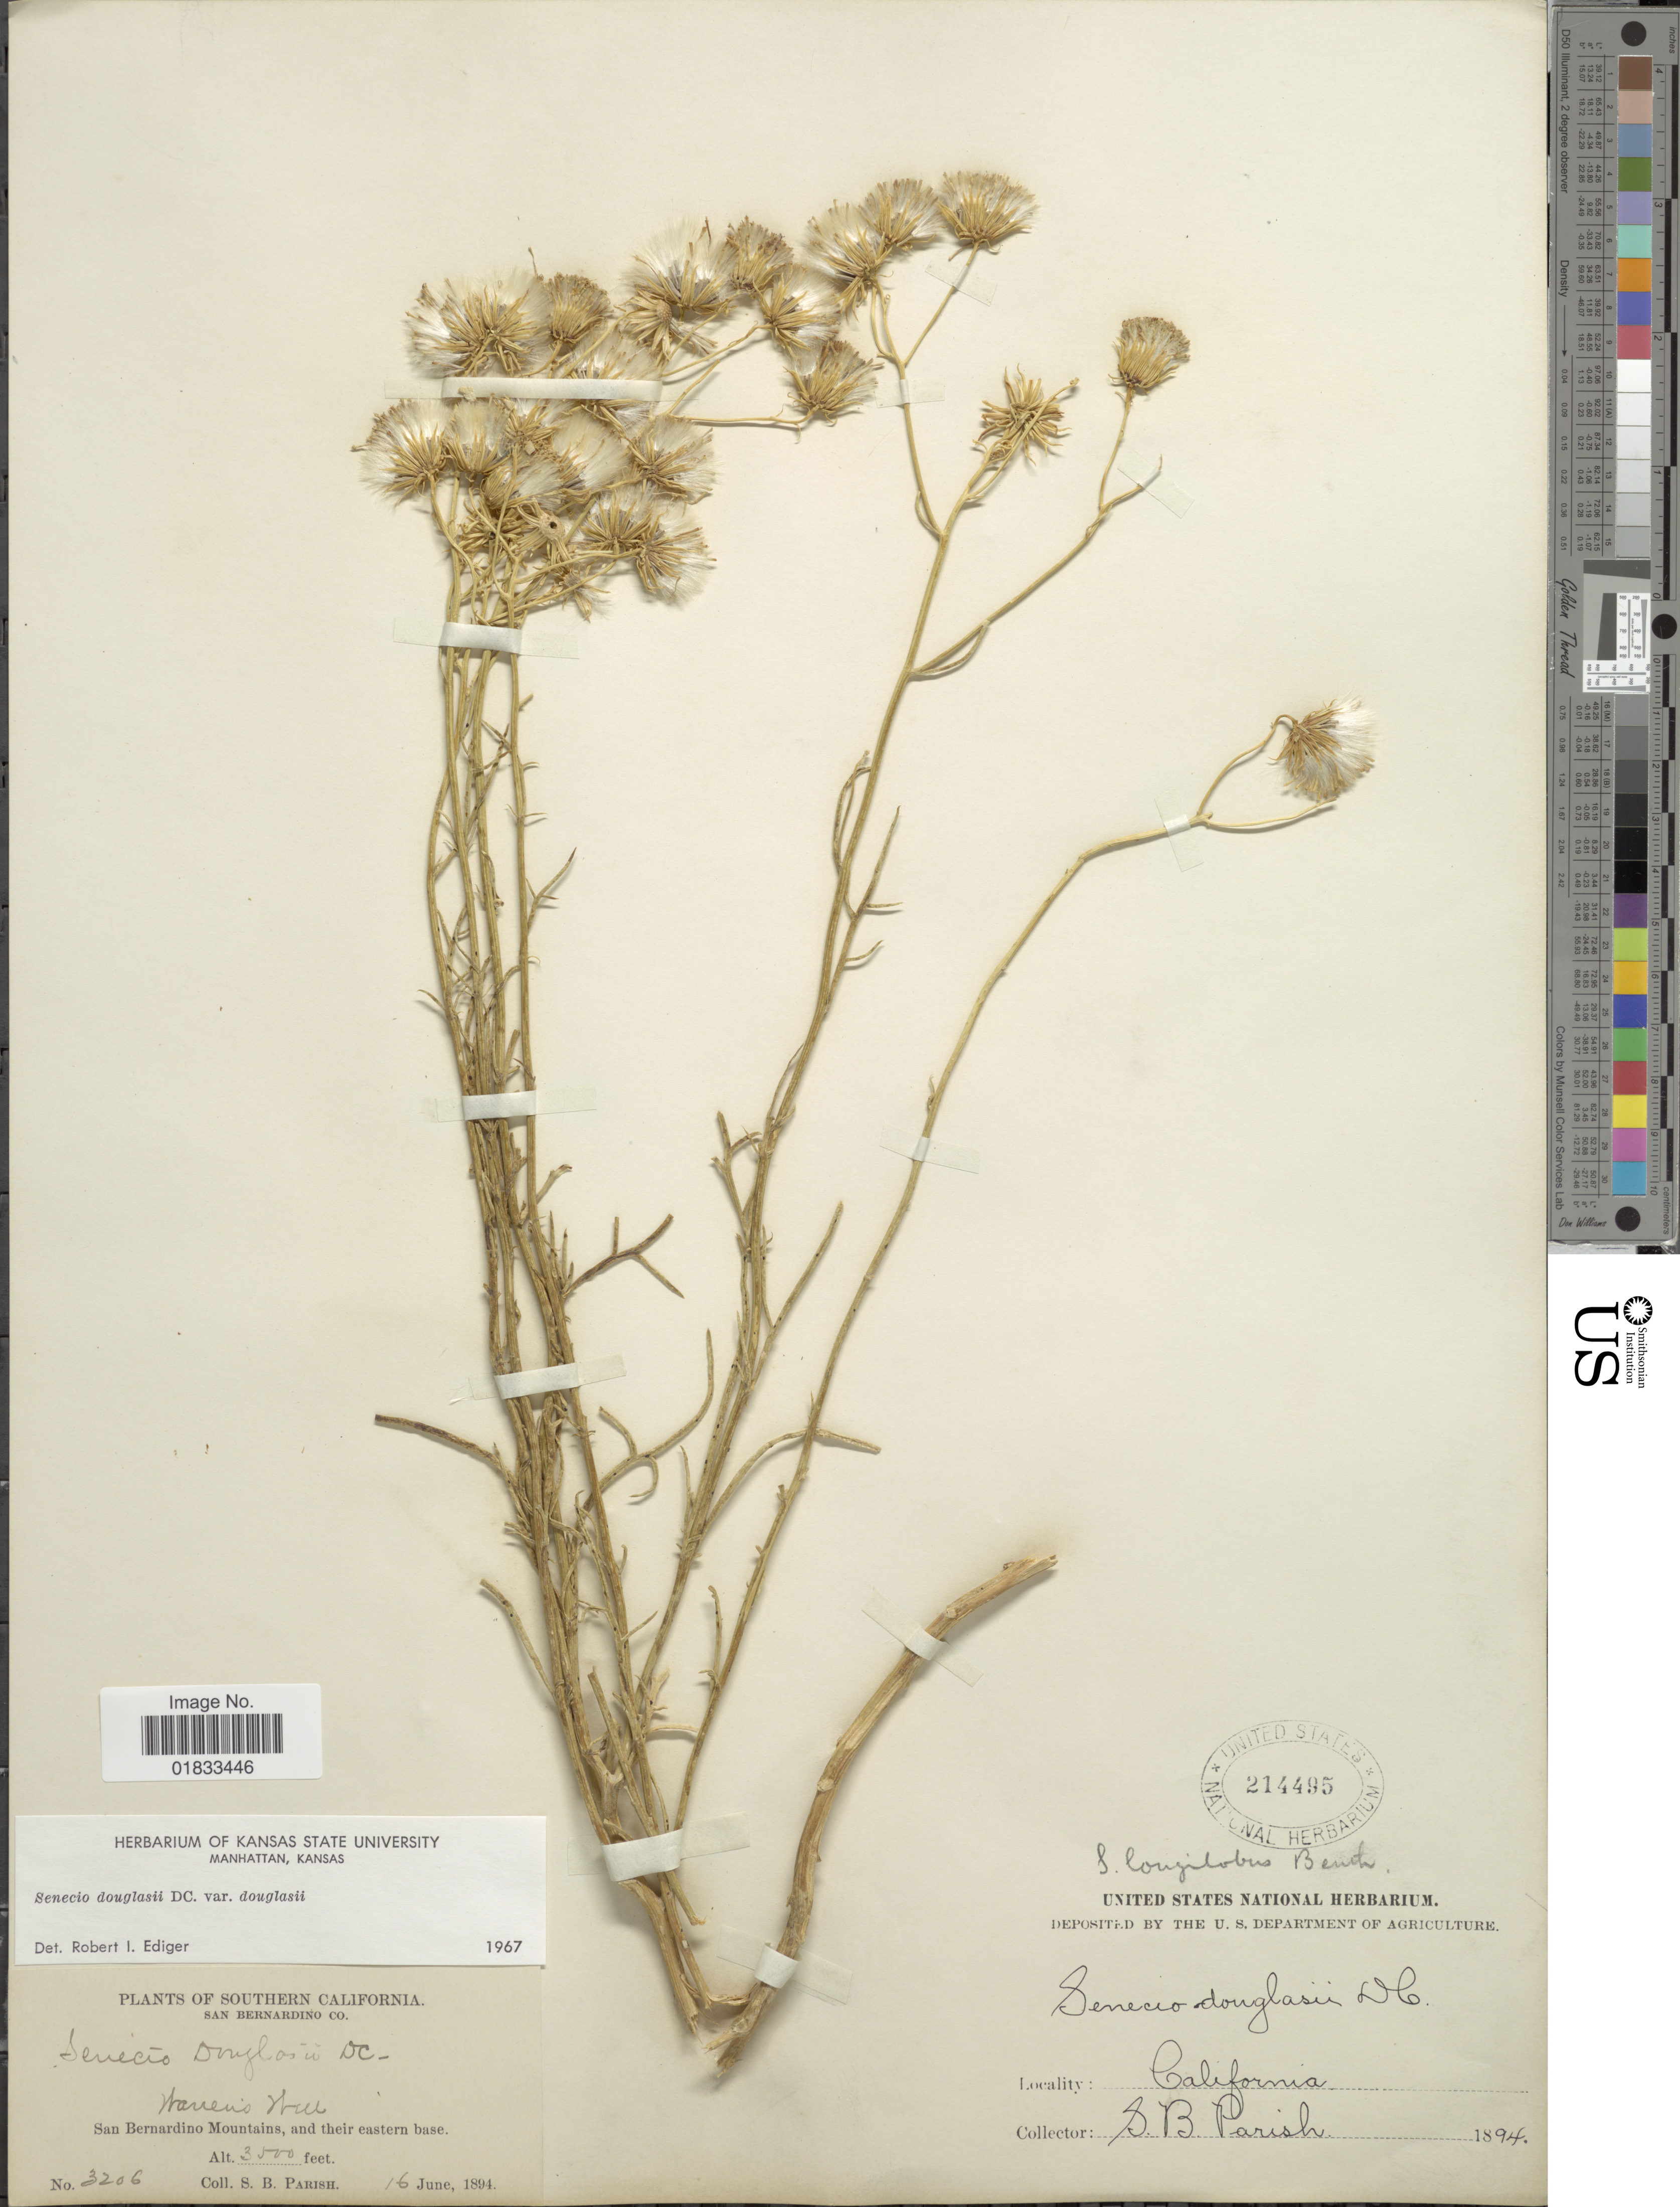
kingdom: Plantae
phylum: Tracheophyta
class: Magnoliopsida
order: Asterales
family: Asteraceae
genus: Senecio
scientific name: Senecio flaccidus var. douglasii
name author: (DC.) B.L. Turner & T.M. Barkley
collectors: S. B. Parish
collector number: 3206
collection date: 1894-06-16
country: United States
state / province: California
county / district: San Bernardino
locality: Southern California, San Bernardino Co., Warrens Hill, San Bernardino Mountains, and their eastern base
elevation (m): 1067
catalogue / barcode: US 214495